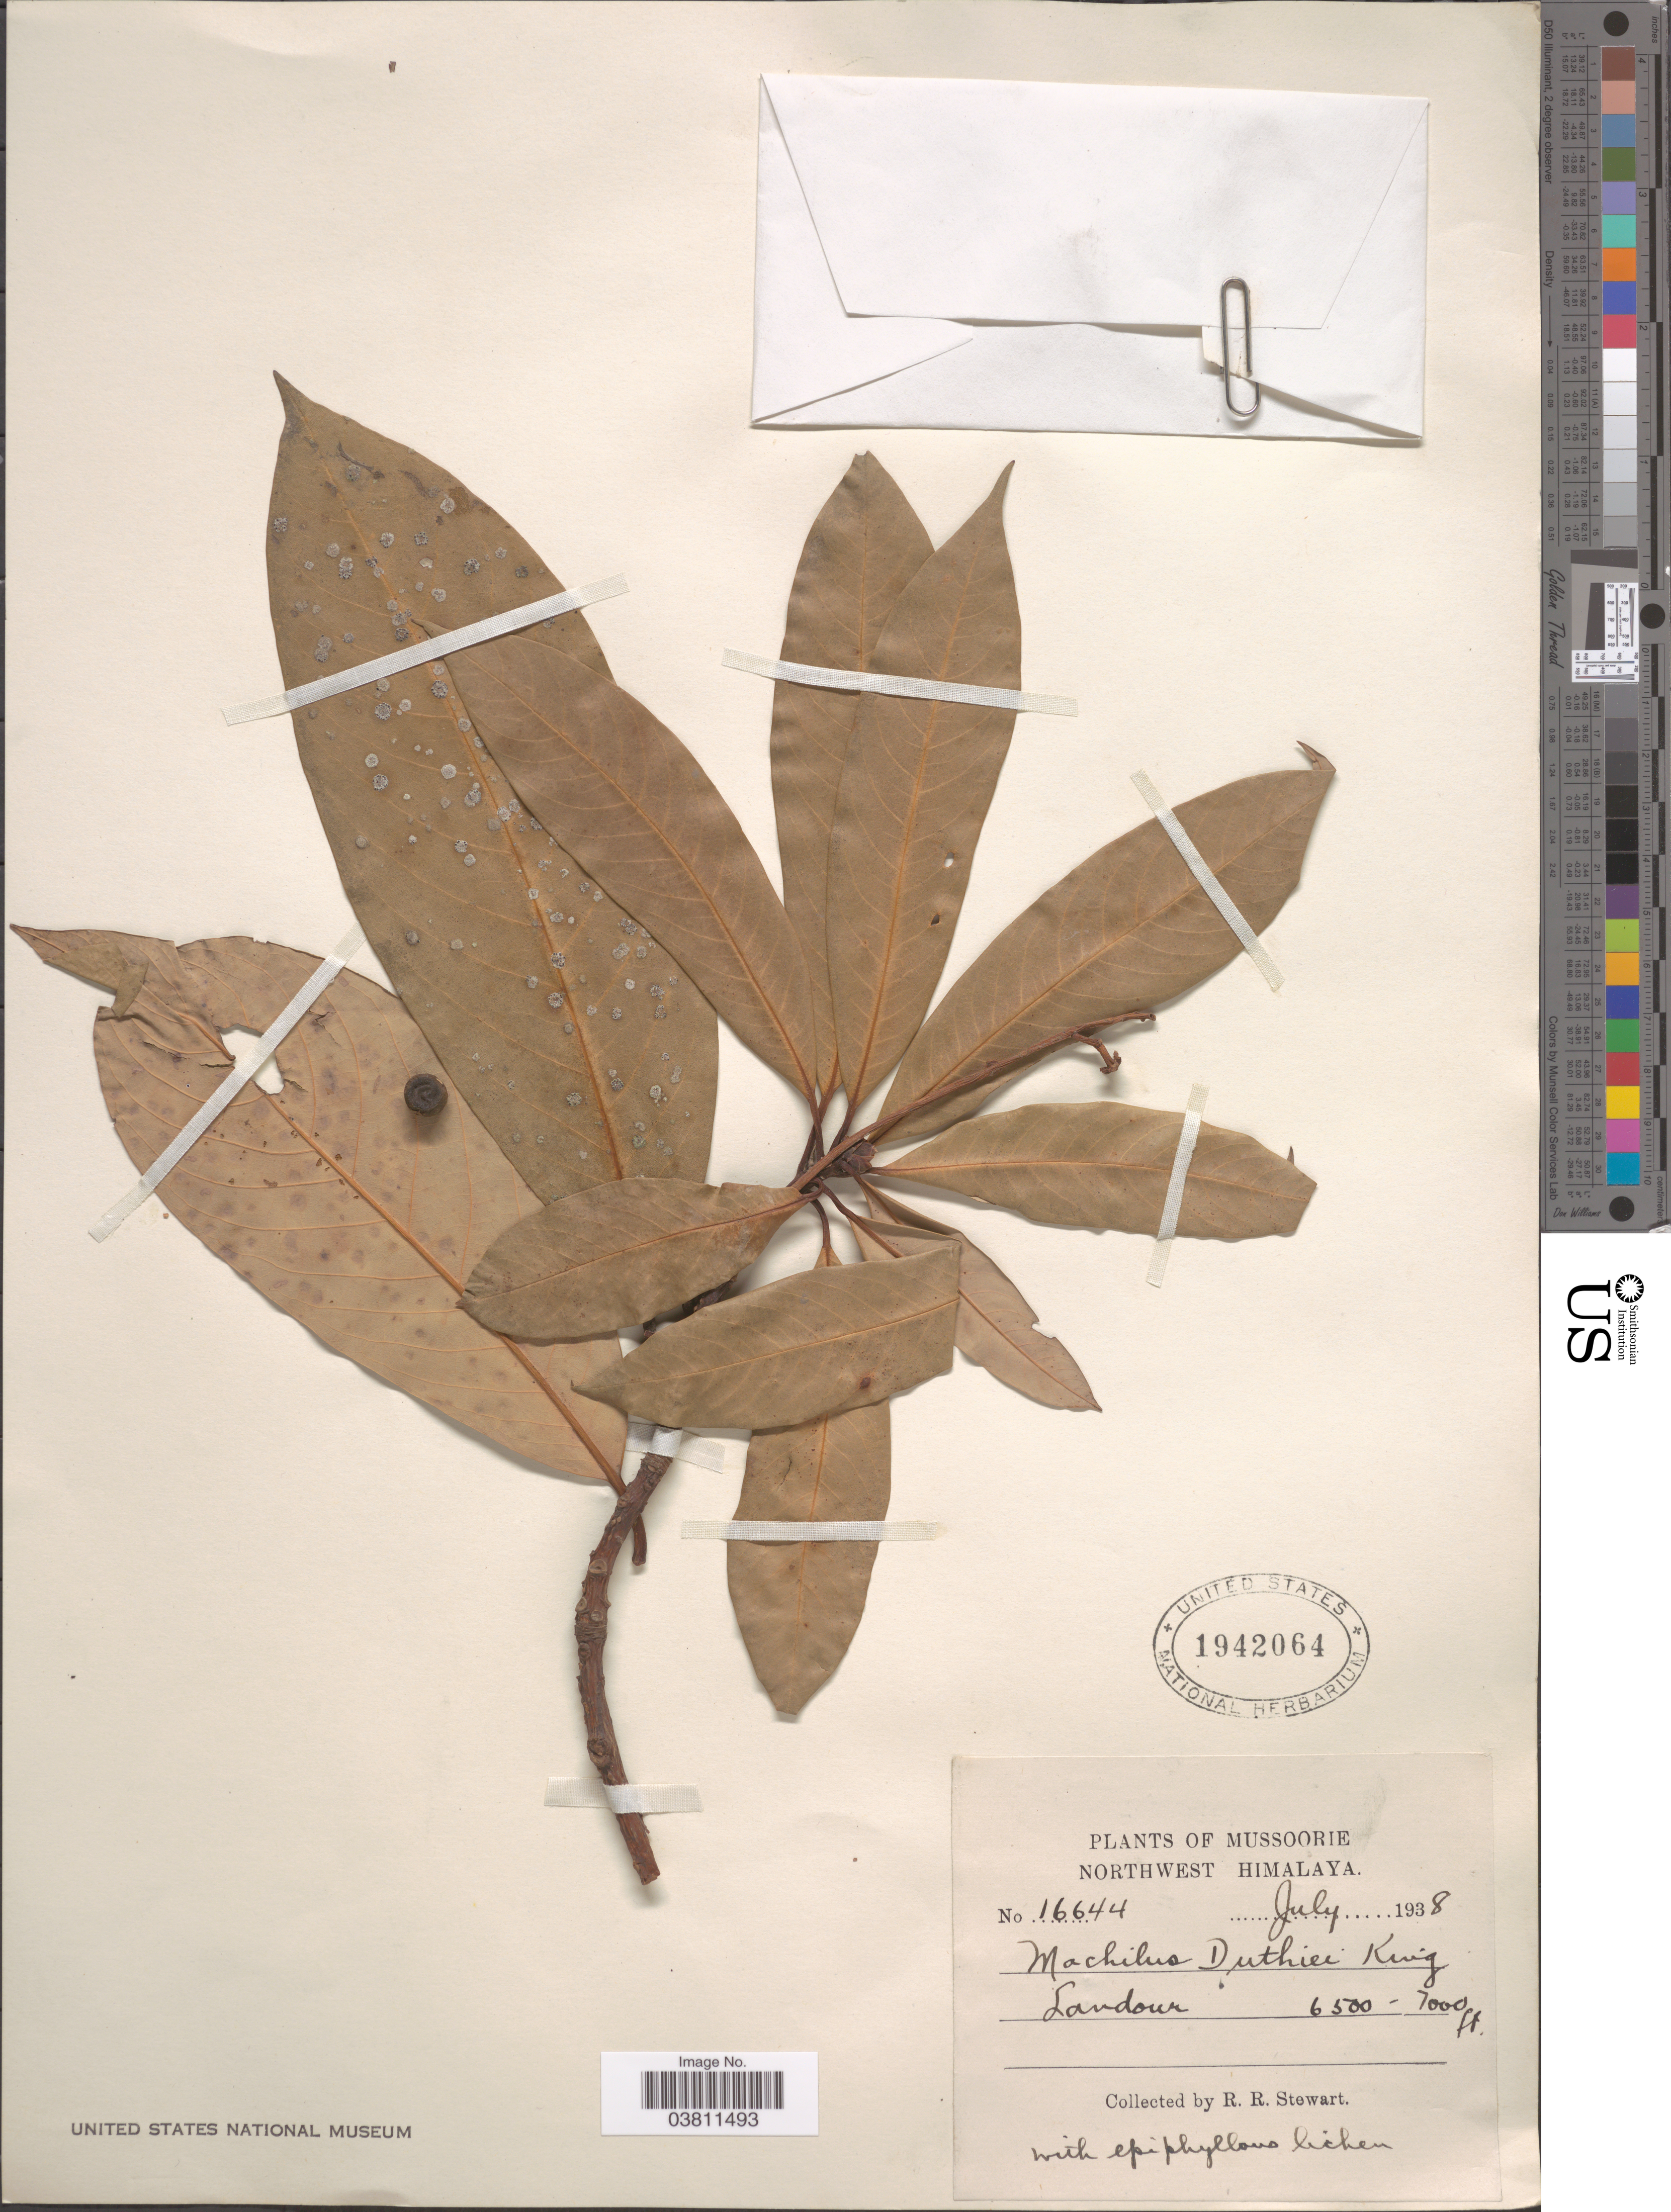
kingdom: Plantae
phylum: Tracheophyta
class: Magnoliopsida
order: Laurales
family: Lauraceae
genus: Persea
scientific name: Persea duthiei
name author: (King) Kosterm.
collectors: R. Stewart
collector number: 16644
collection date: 1938-07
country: India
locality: Mussoorie. Northwest Himalaya. Landour.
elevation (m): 1981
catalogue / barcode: US 1942064